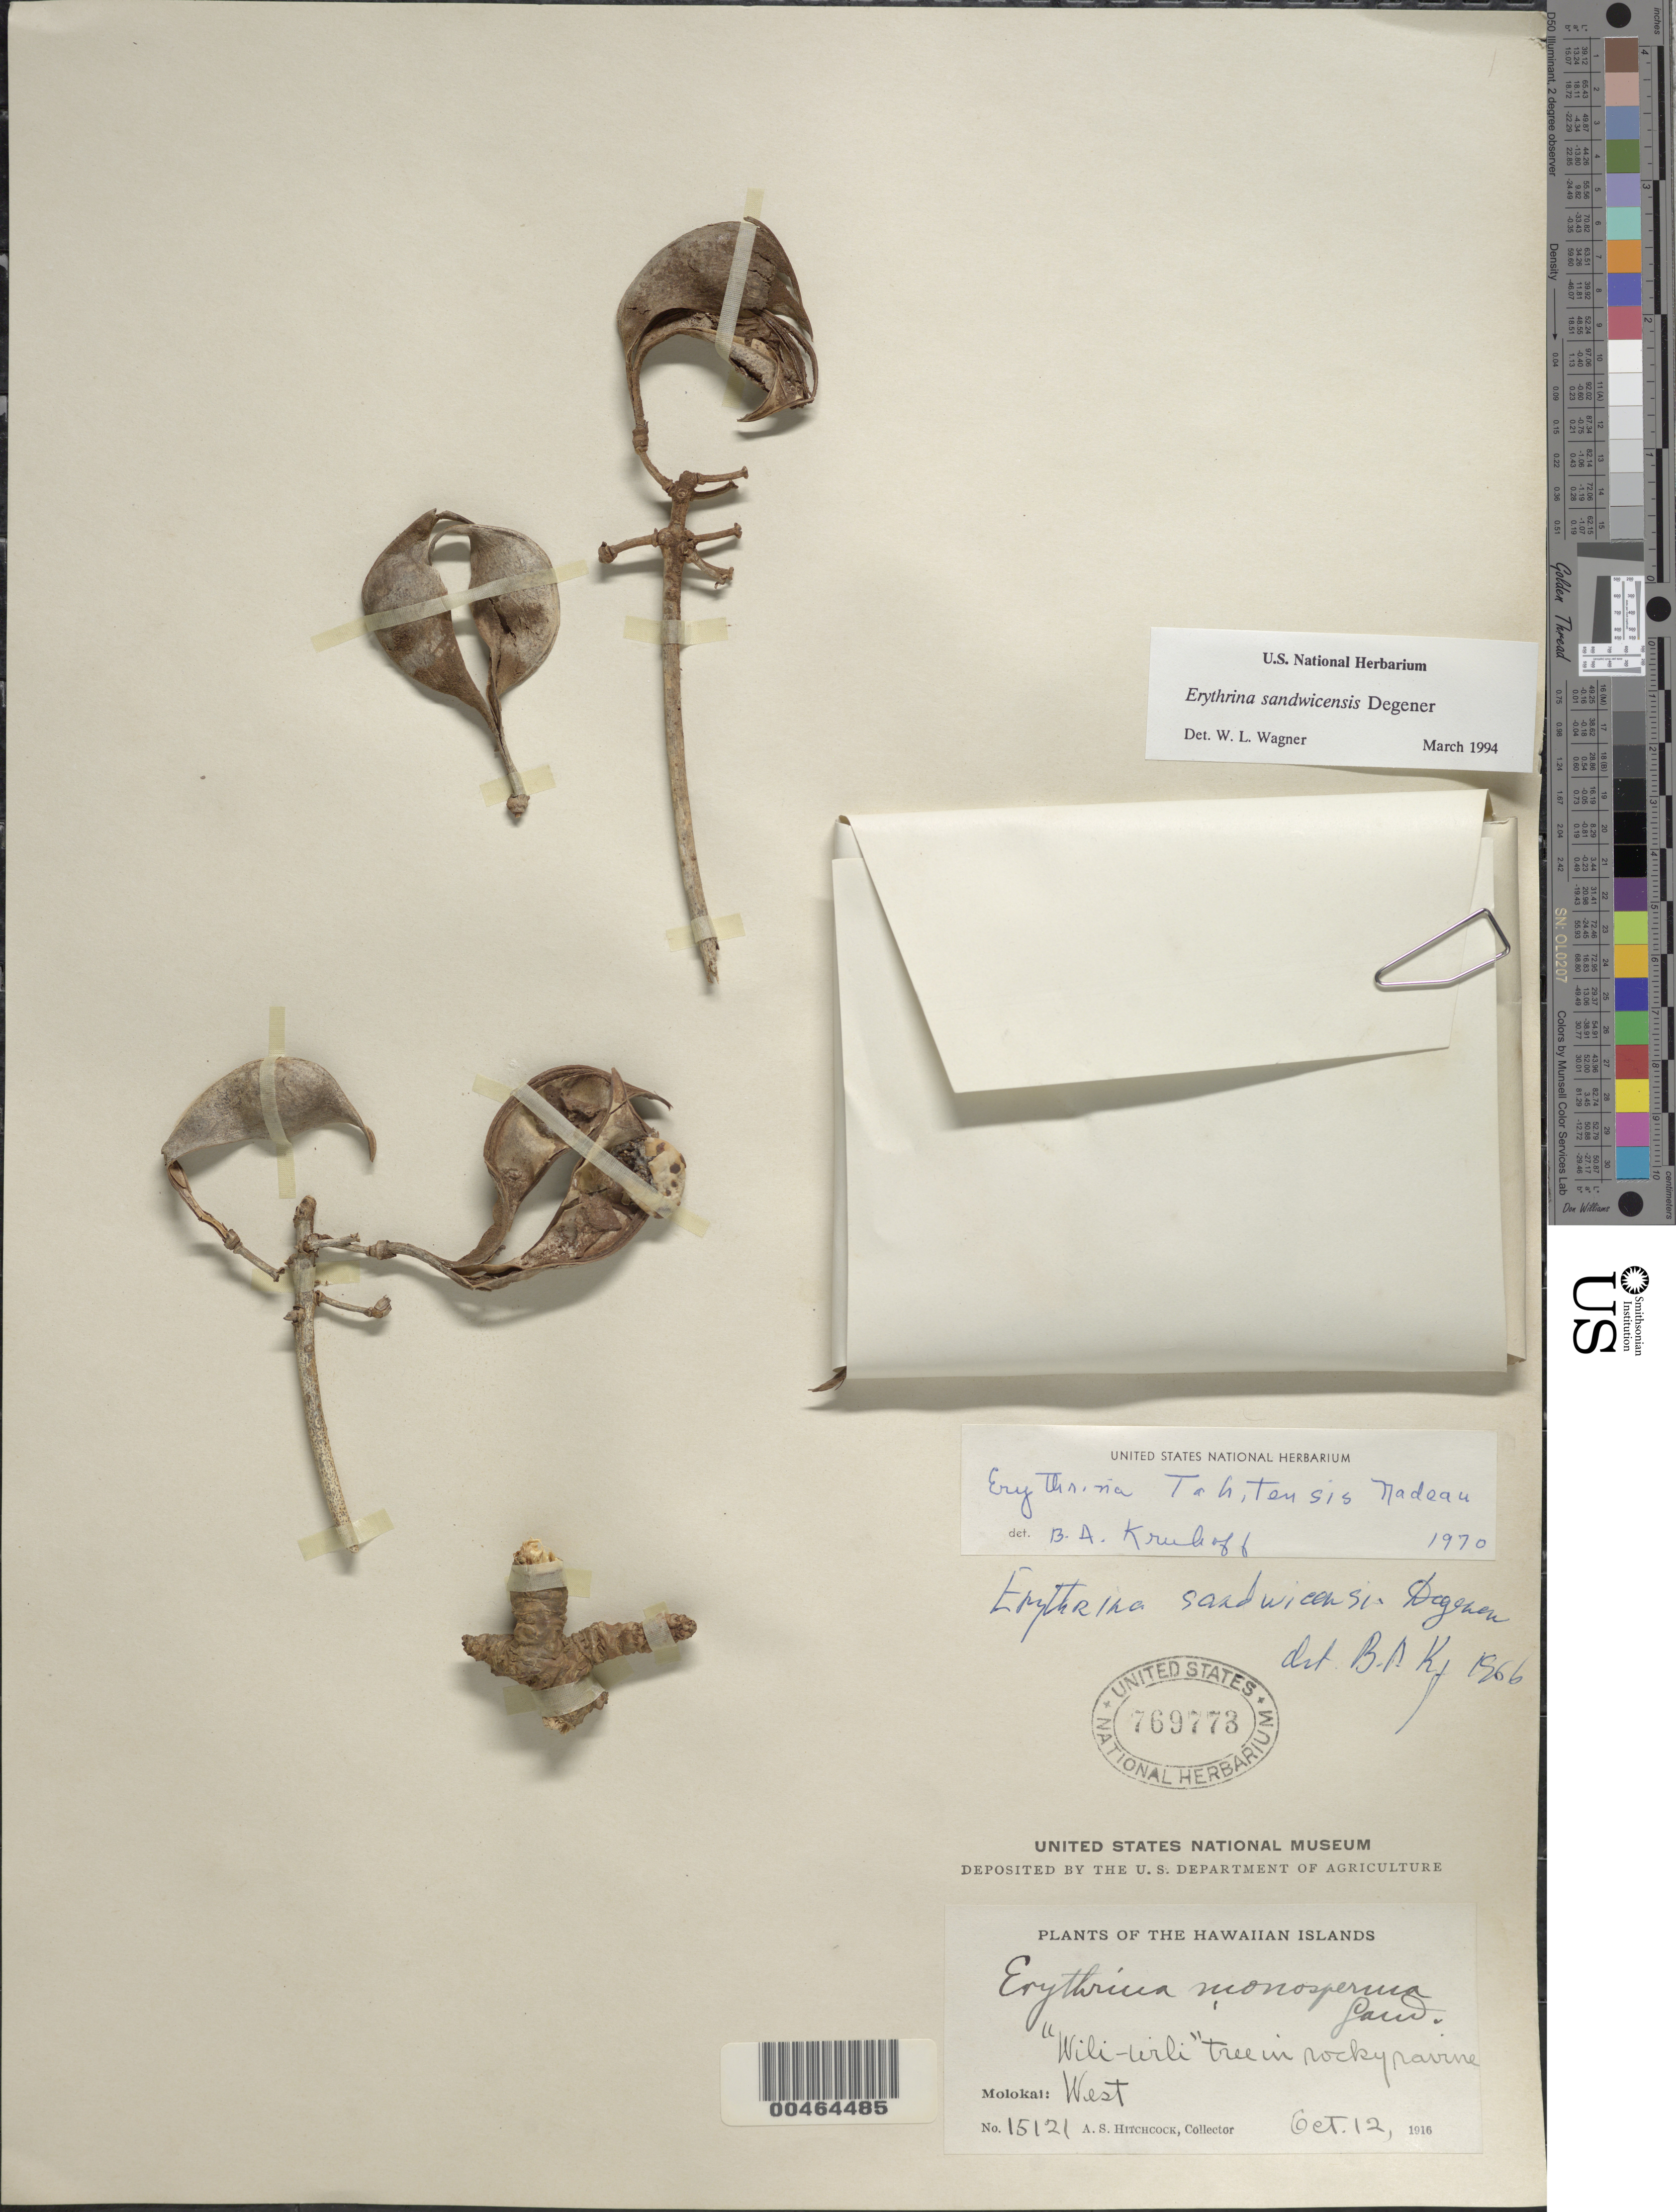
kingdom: Plantae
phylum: Tracheophyta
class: Magnoliopsida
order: Fabales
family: Fabaceae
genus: Erythrina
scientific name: Erythrina sandwicensis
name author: O. Deg.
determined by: Kruhoff, B. A.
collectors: A. S. Hitchcock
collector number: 15121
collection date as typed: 12 Oct 1916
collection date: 1916-10-12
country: United States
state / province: Hawaii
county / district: Maui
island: Moloka'i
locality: West Molokai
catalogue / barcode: US 769773